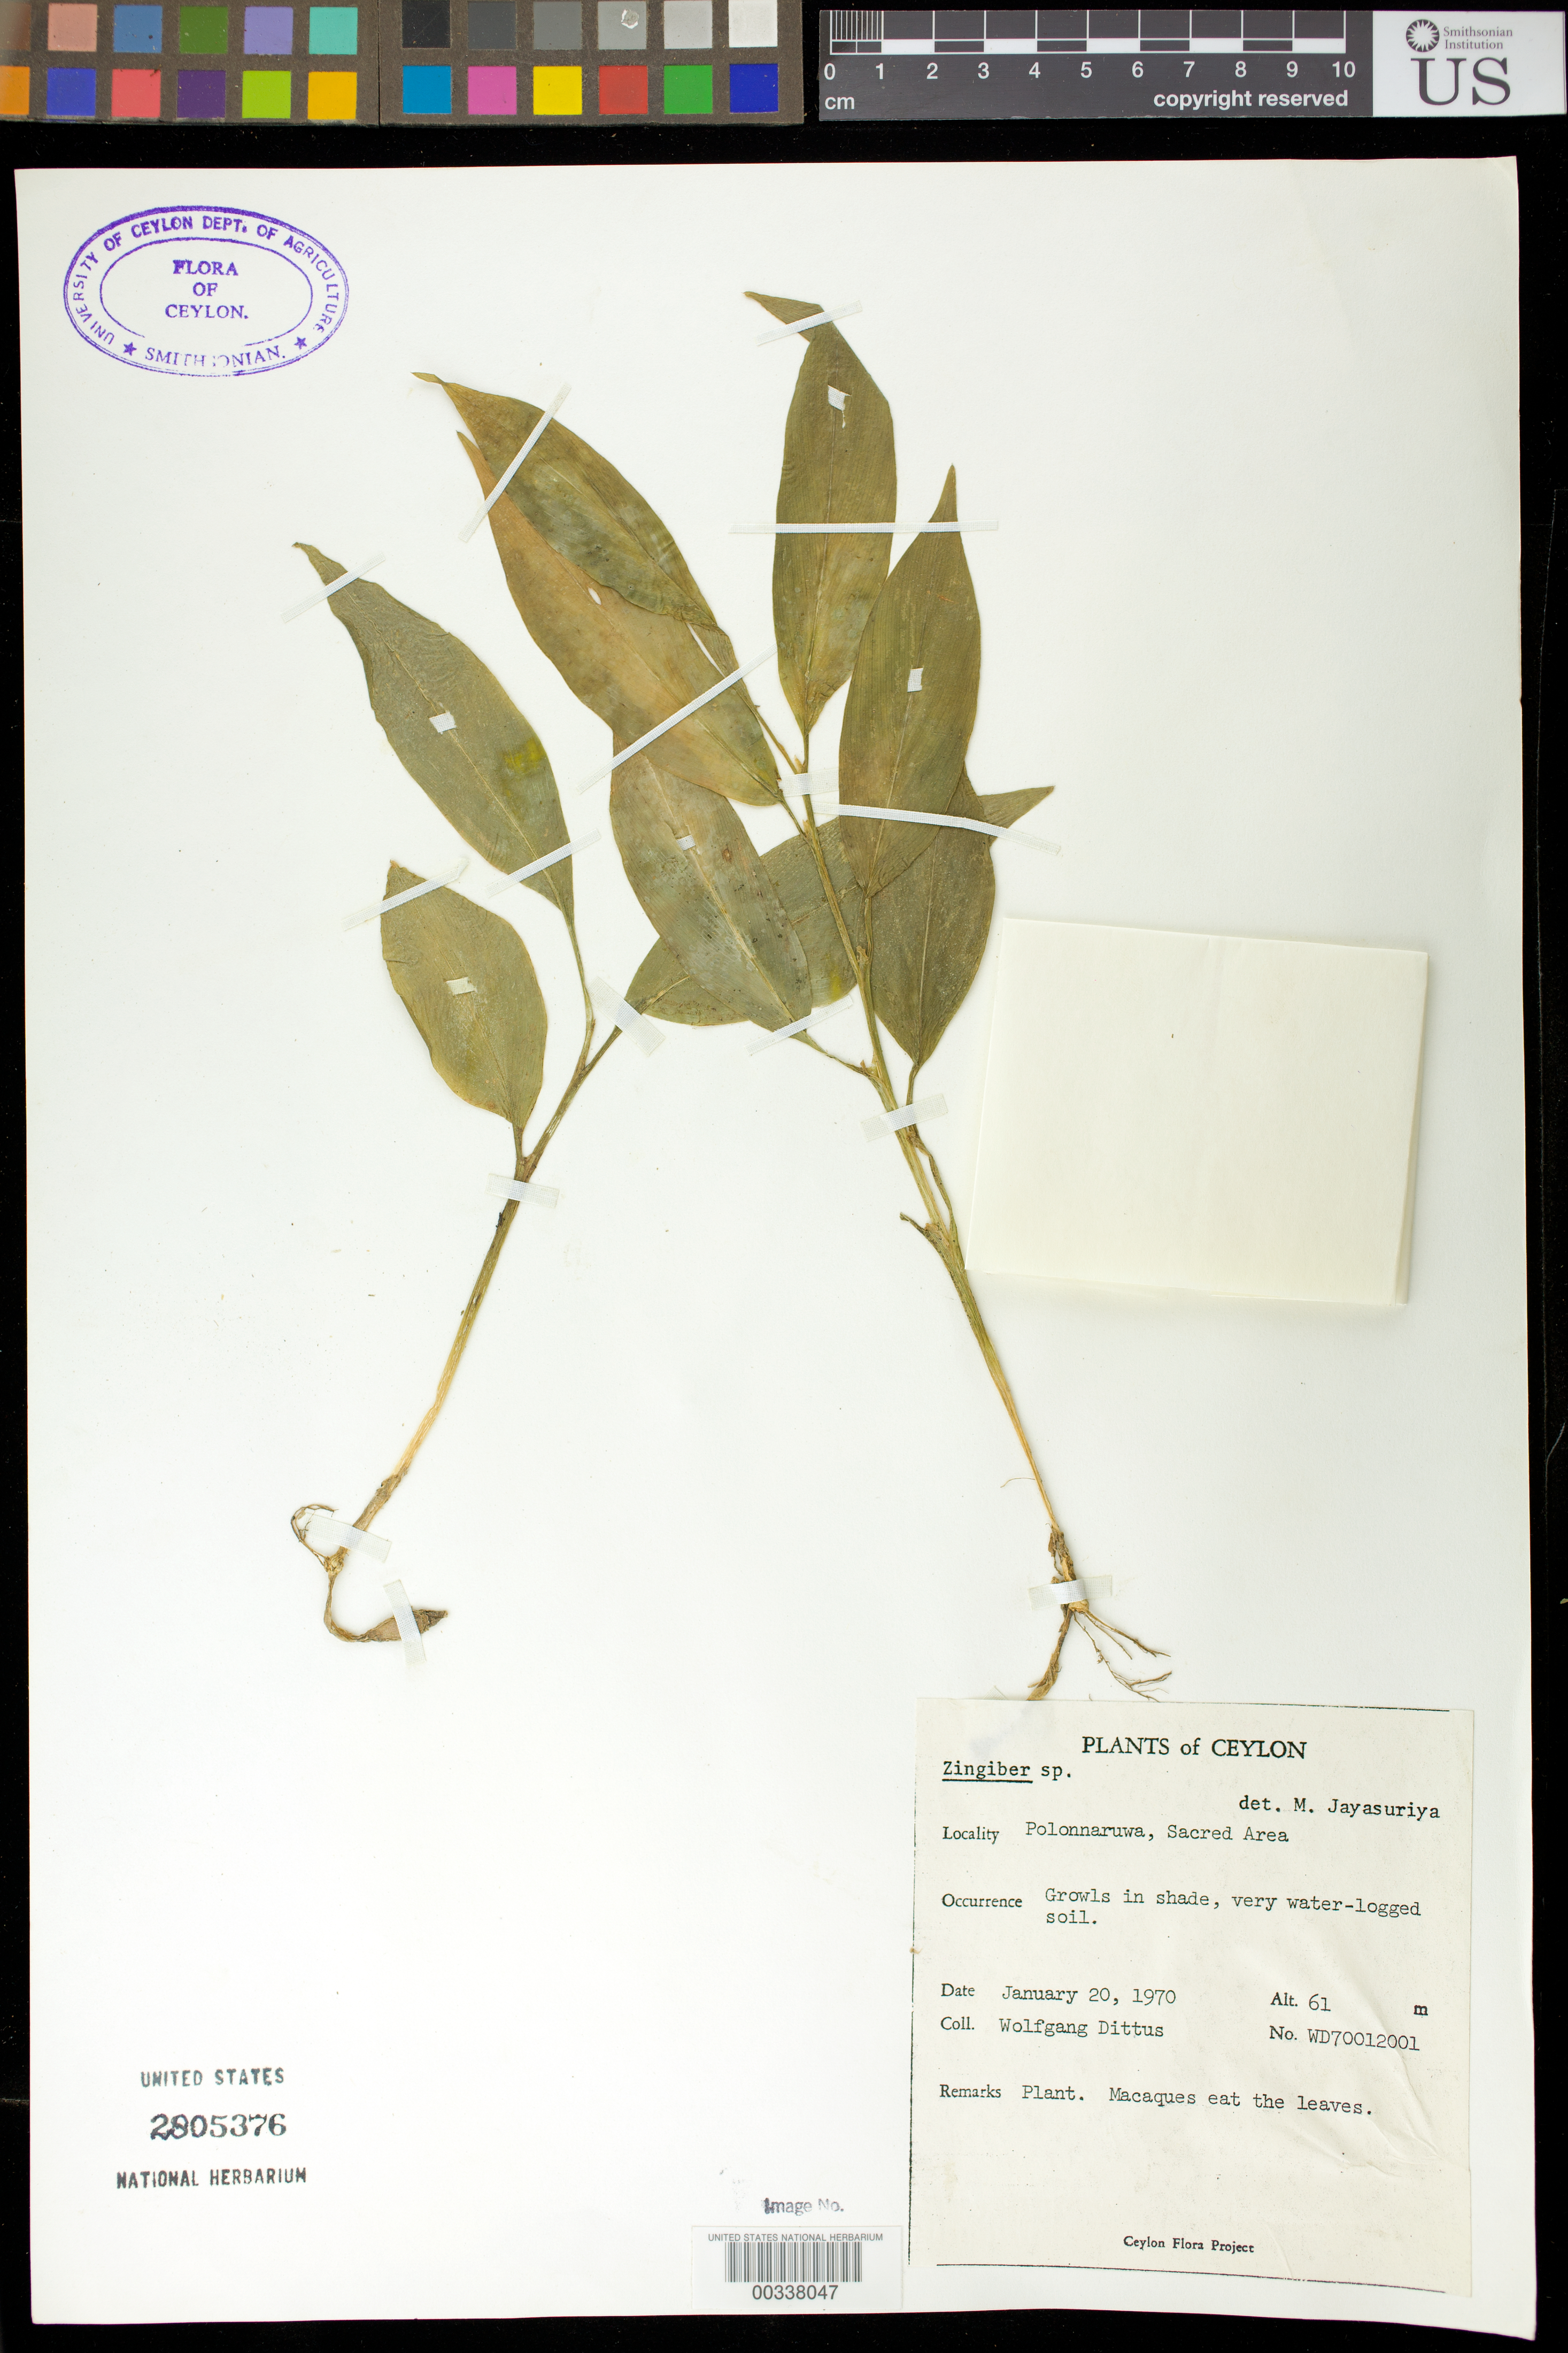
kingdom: Plantae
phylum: Tracheophyta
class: Liliopsida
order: Zingiberales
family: Zingiberaceae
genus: Zingiber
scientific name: Zingiber sp.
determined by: Jayasuriya, A. H. M.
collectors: W. Dittus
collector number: Wd70012001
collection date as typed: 20 Jan 1970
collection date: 1970-01-20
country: Sri Lanka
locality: Plants of ceylon, polonnaruwa, sacred area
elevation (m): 61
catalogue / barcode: US 2805376